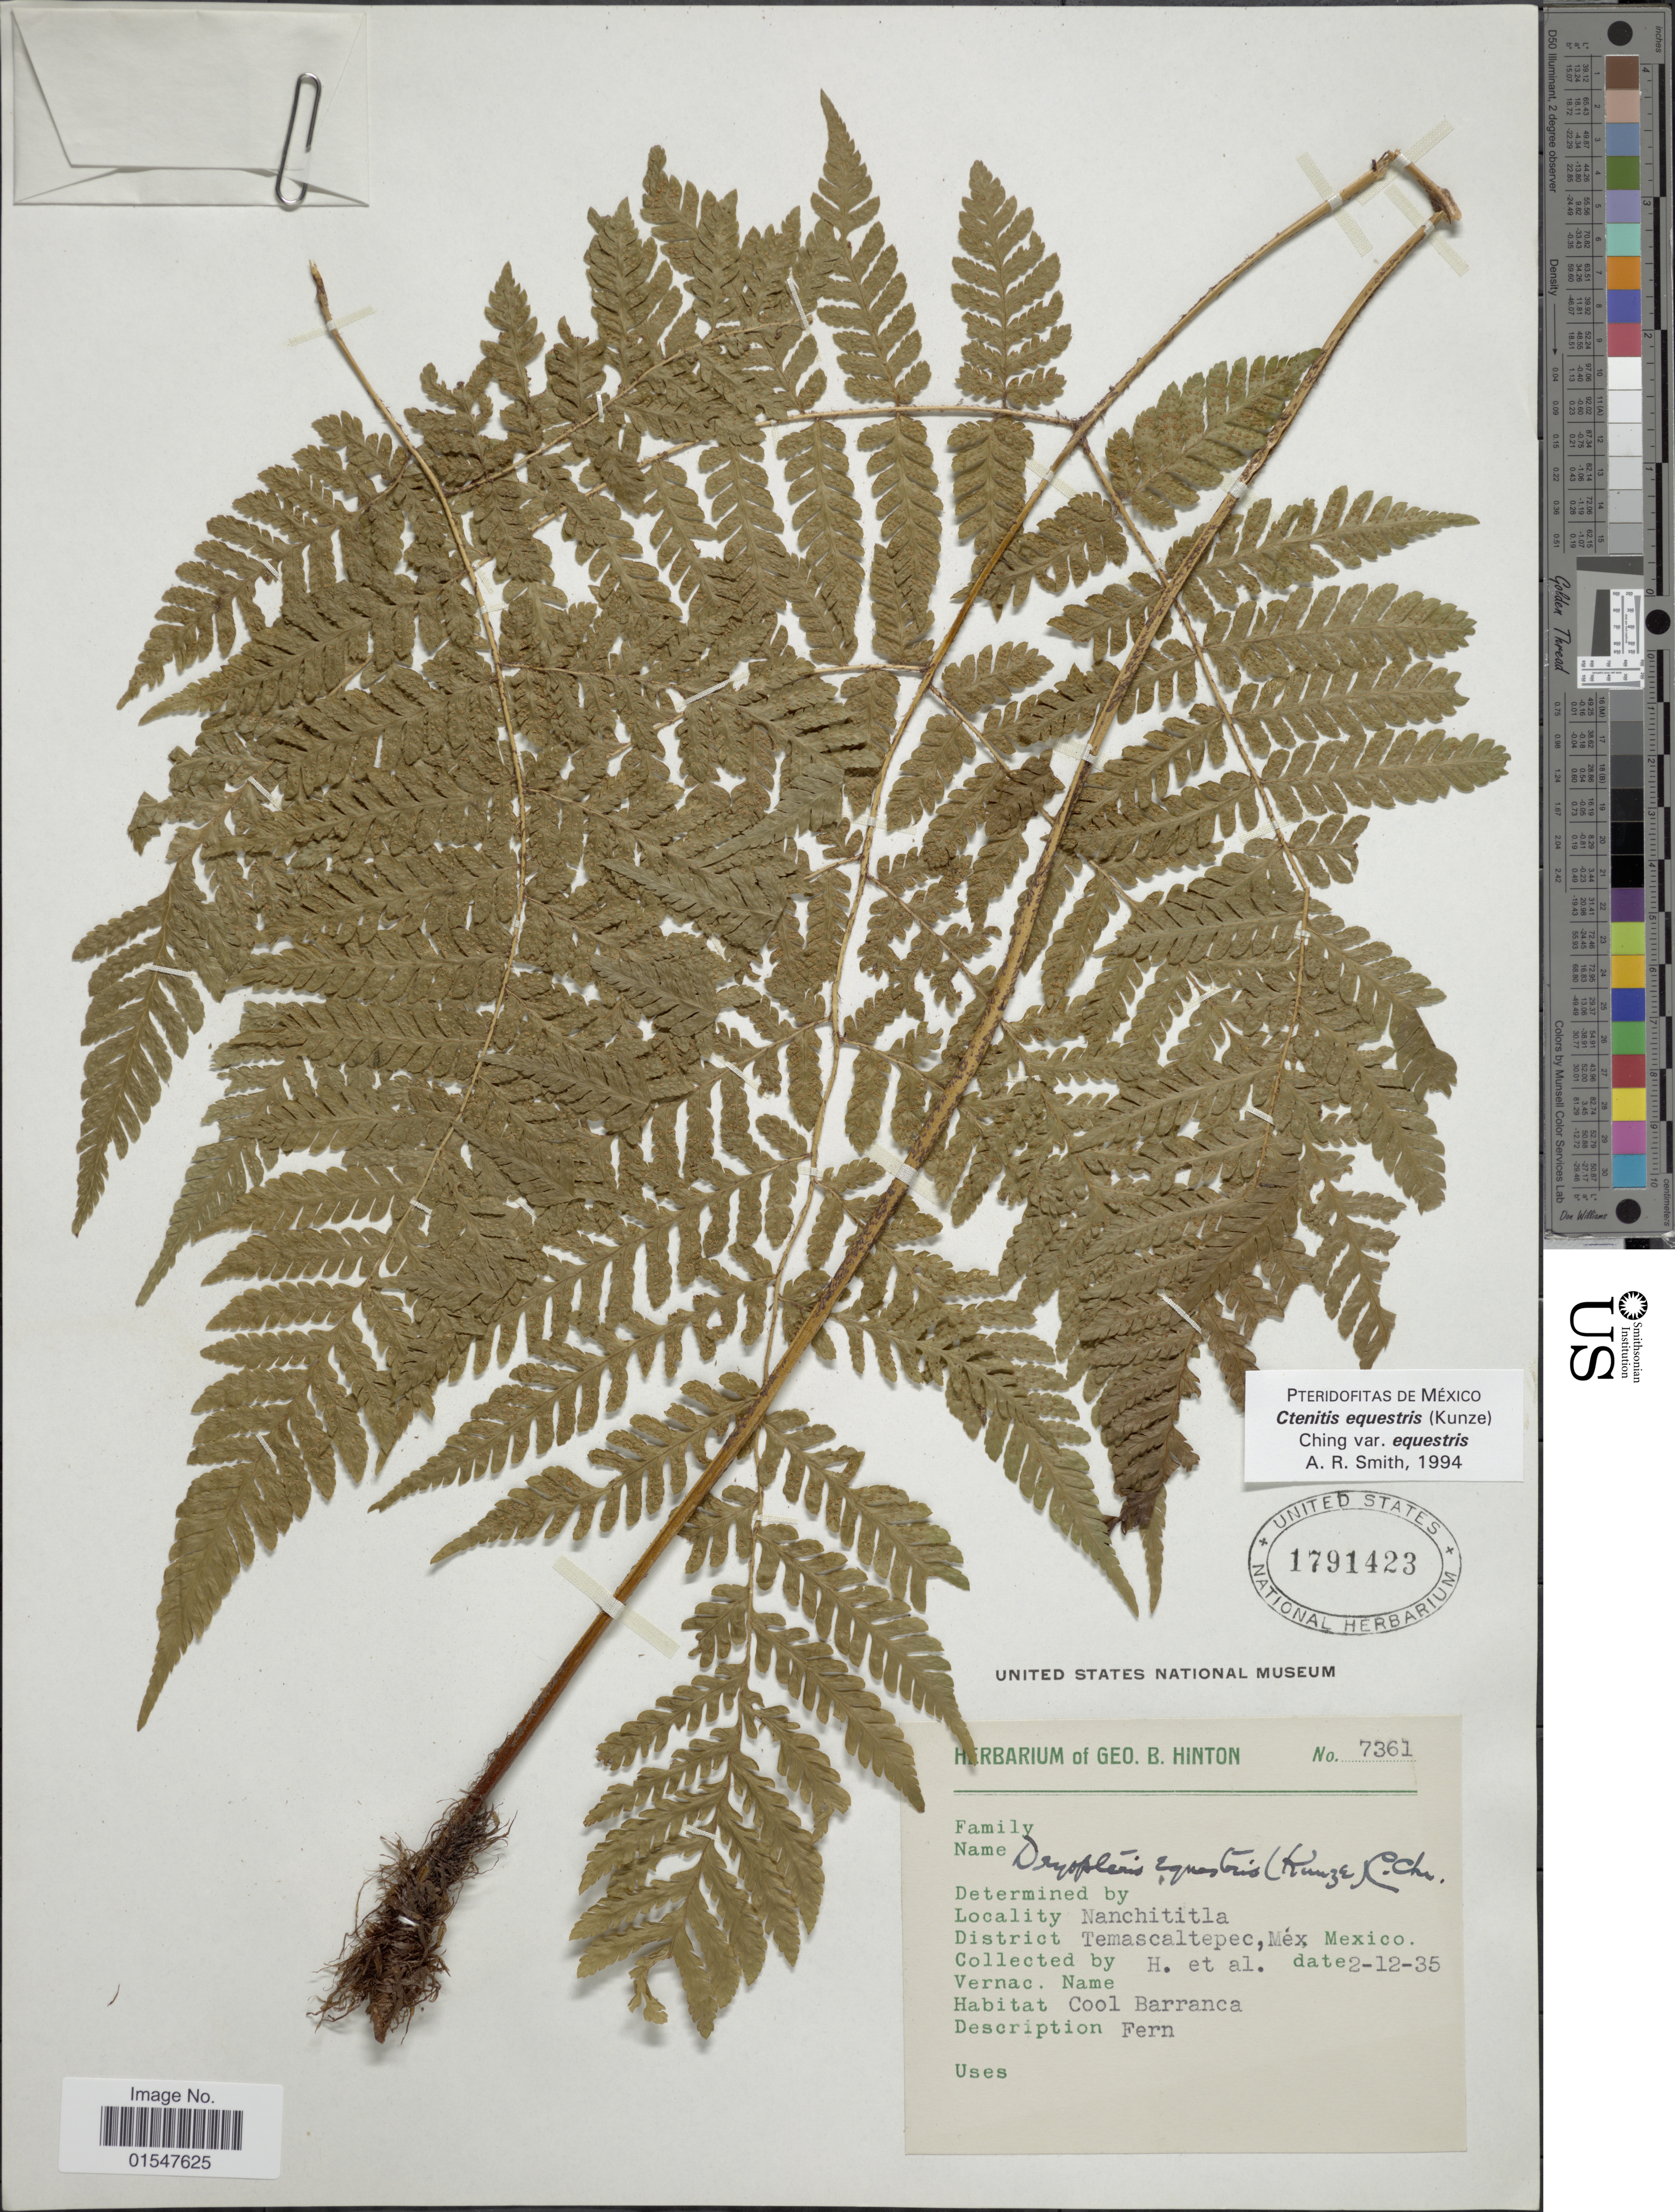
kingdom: Plantae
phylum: Tracheophyta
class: Polypodiopsida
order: Polypodiales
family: Dryopteridaceae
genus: Ctenitis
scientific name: Ctenitis equestris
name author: (Kunze) Ching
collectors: G. B. Hinton & et al.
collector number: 7361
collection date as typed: Transcribed d/m/y: 2/12/35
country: Mexico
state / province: México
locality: Nanchititla, Temascaltepec, Mex, Mexico.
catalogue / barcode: US 1791423